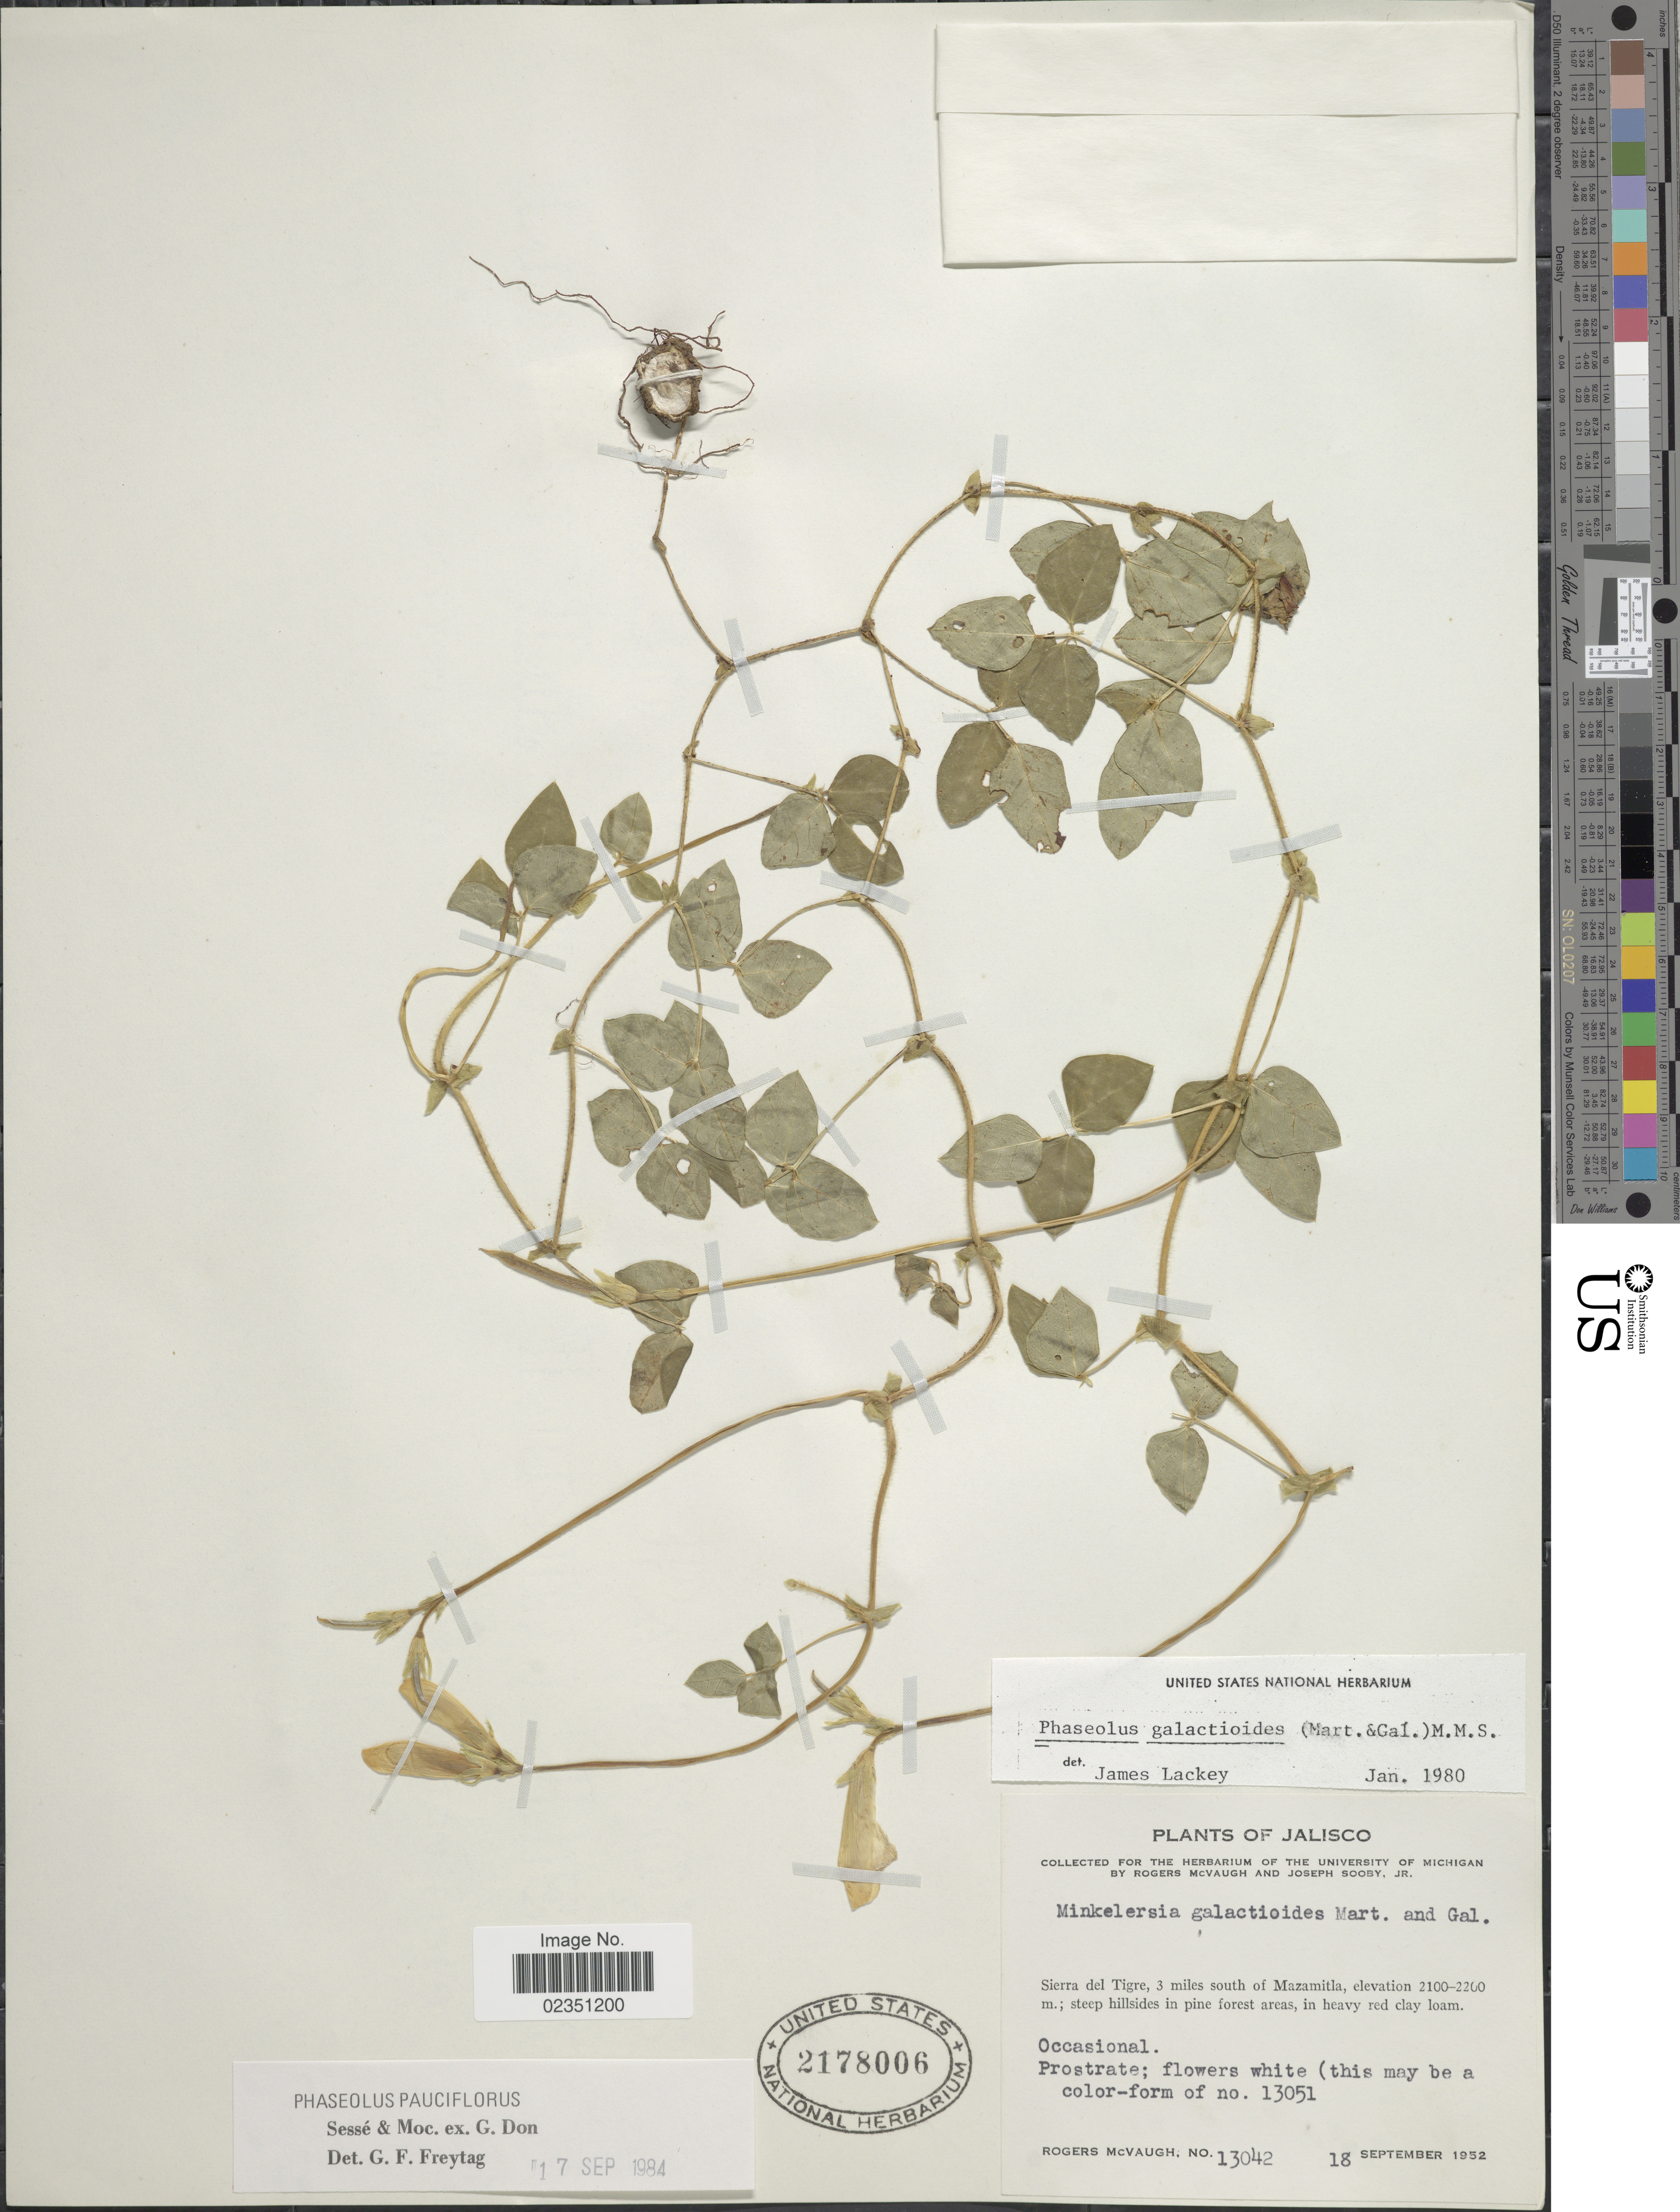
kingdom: Plantae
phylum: Tracheophyta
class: Magnoliopsida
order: Fabales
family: Fabaceae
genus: Phaseolus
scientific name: Phaseolus pauciflorus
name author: Sessé & Moc. ex G. Don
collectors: R. McVaugh & J. Sooby Jr.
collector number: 13042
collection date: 1952-09-18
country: Mexico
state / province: Jalisco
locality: Sierra del Tigre, 3 miles south of Mazamitla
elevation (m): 2100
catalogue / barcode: US 2178006